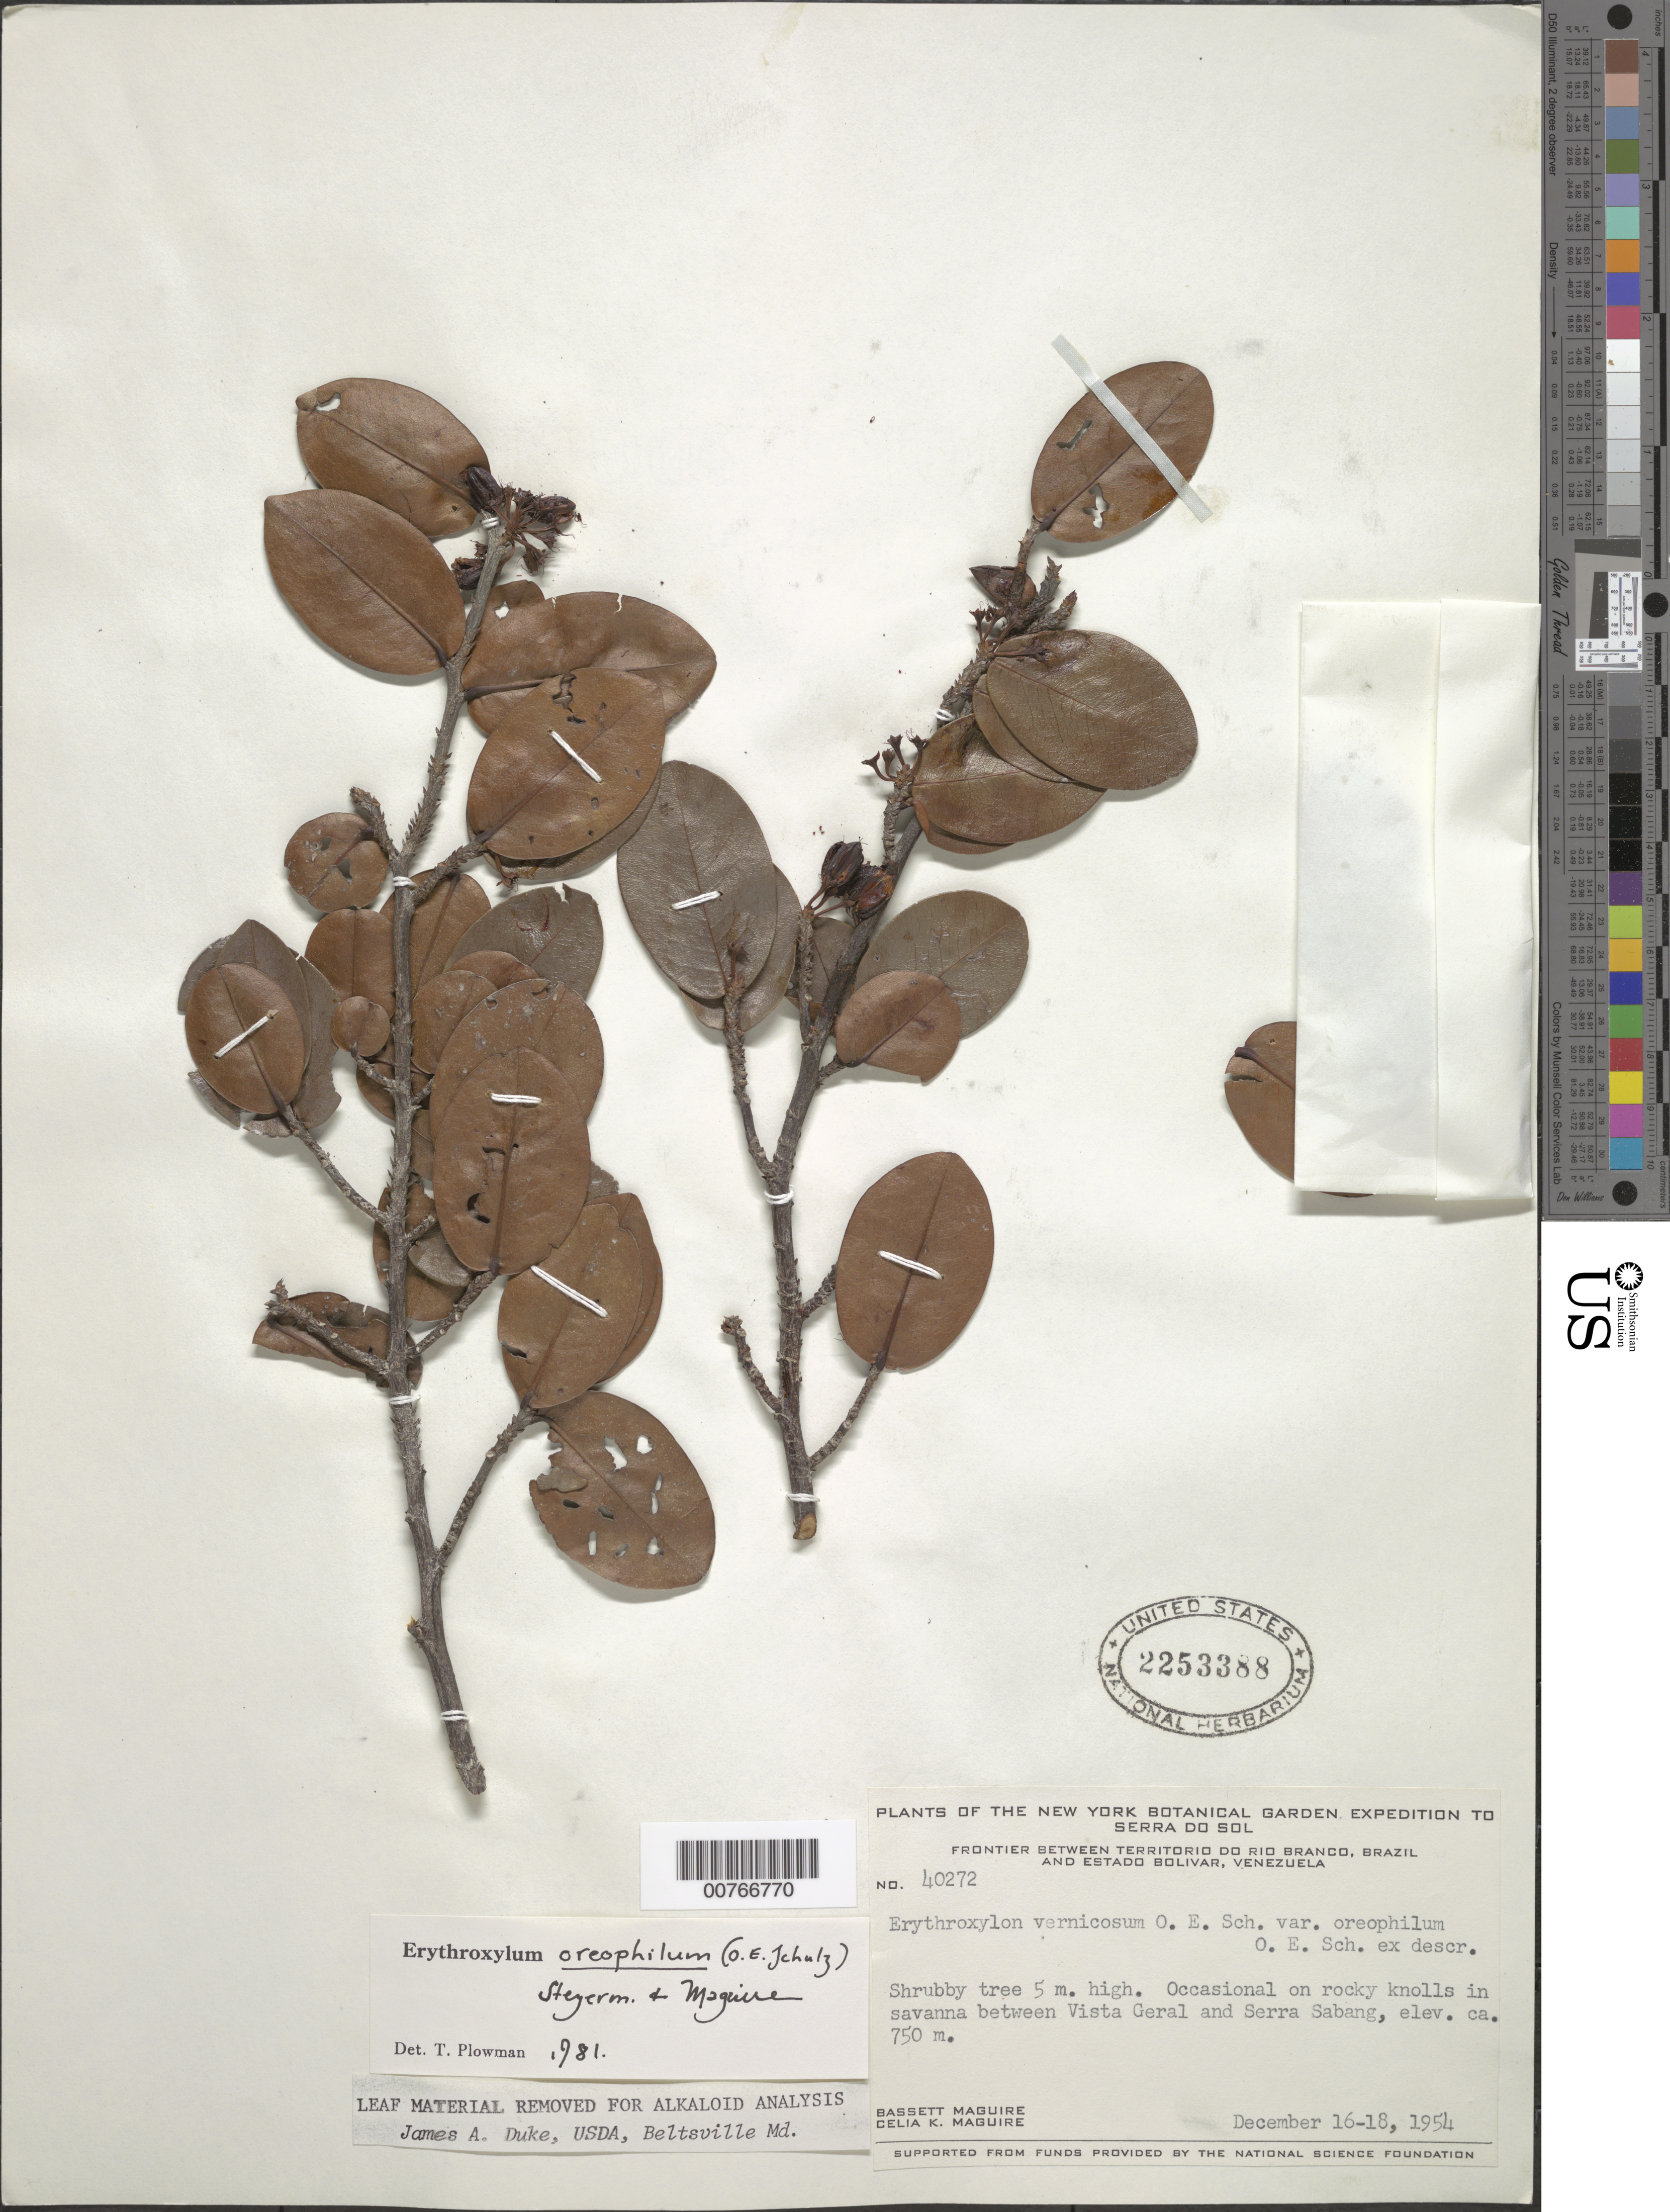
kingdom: Plantae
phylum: Tracheophyta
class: Magnoliopsida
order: Malpighiales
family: Erythroxylaceae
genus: Erythroxylum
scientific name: Erythroxylum oreophilum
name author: (O.E. Schulz ex Pilg.) Steyerm. & Maguire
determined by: Plowman, Timothy C.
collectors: B. Maguire & C. K. Maguire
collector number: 40272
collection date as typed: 16-Dec-54 to 18-Dec-54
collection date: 1954-12-16/1954-12-18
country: Venezuela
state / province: Bolívar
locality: Serra Sabang, 5 km SE of; frontier between territorío do Río Branco, Brazil and estado Bolívar, Venezuela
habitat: Savanna; on rocky knolls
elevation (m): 750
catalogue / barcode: US 2253388